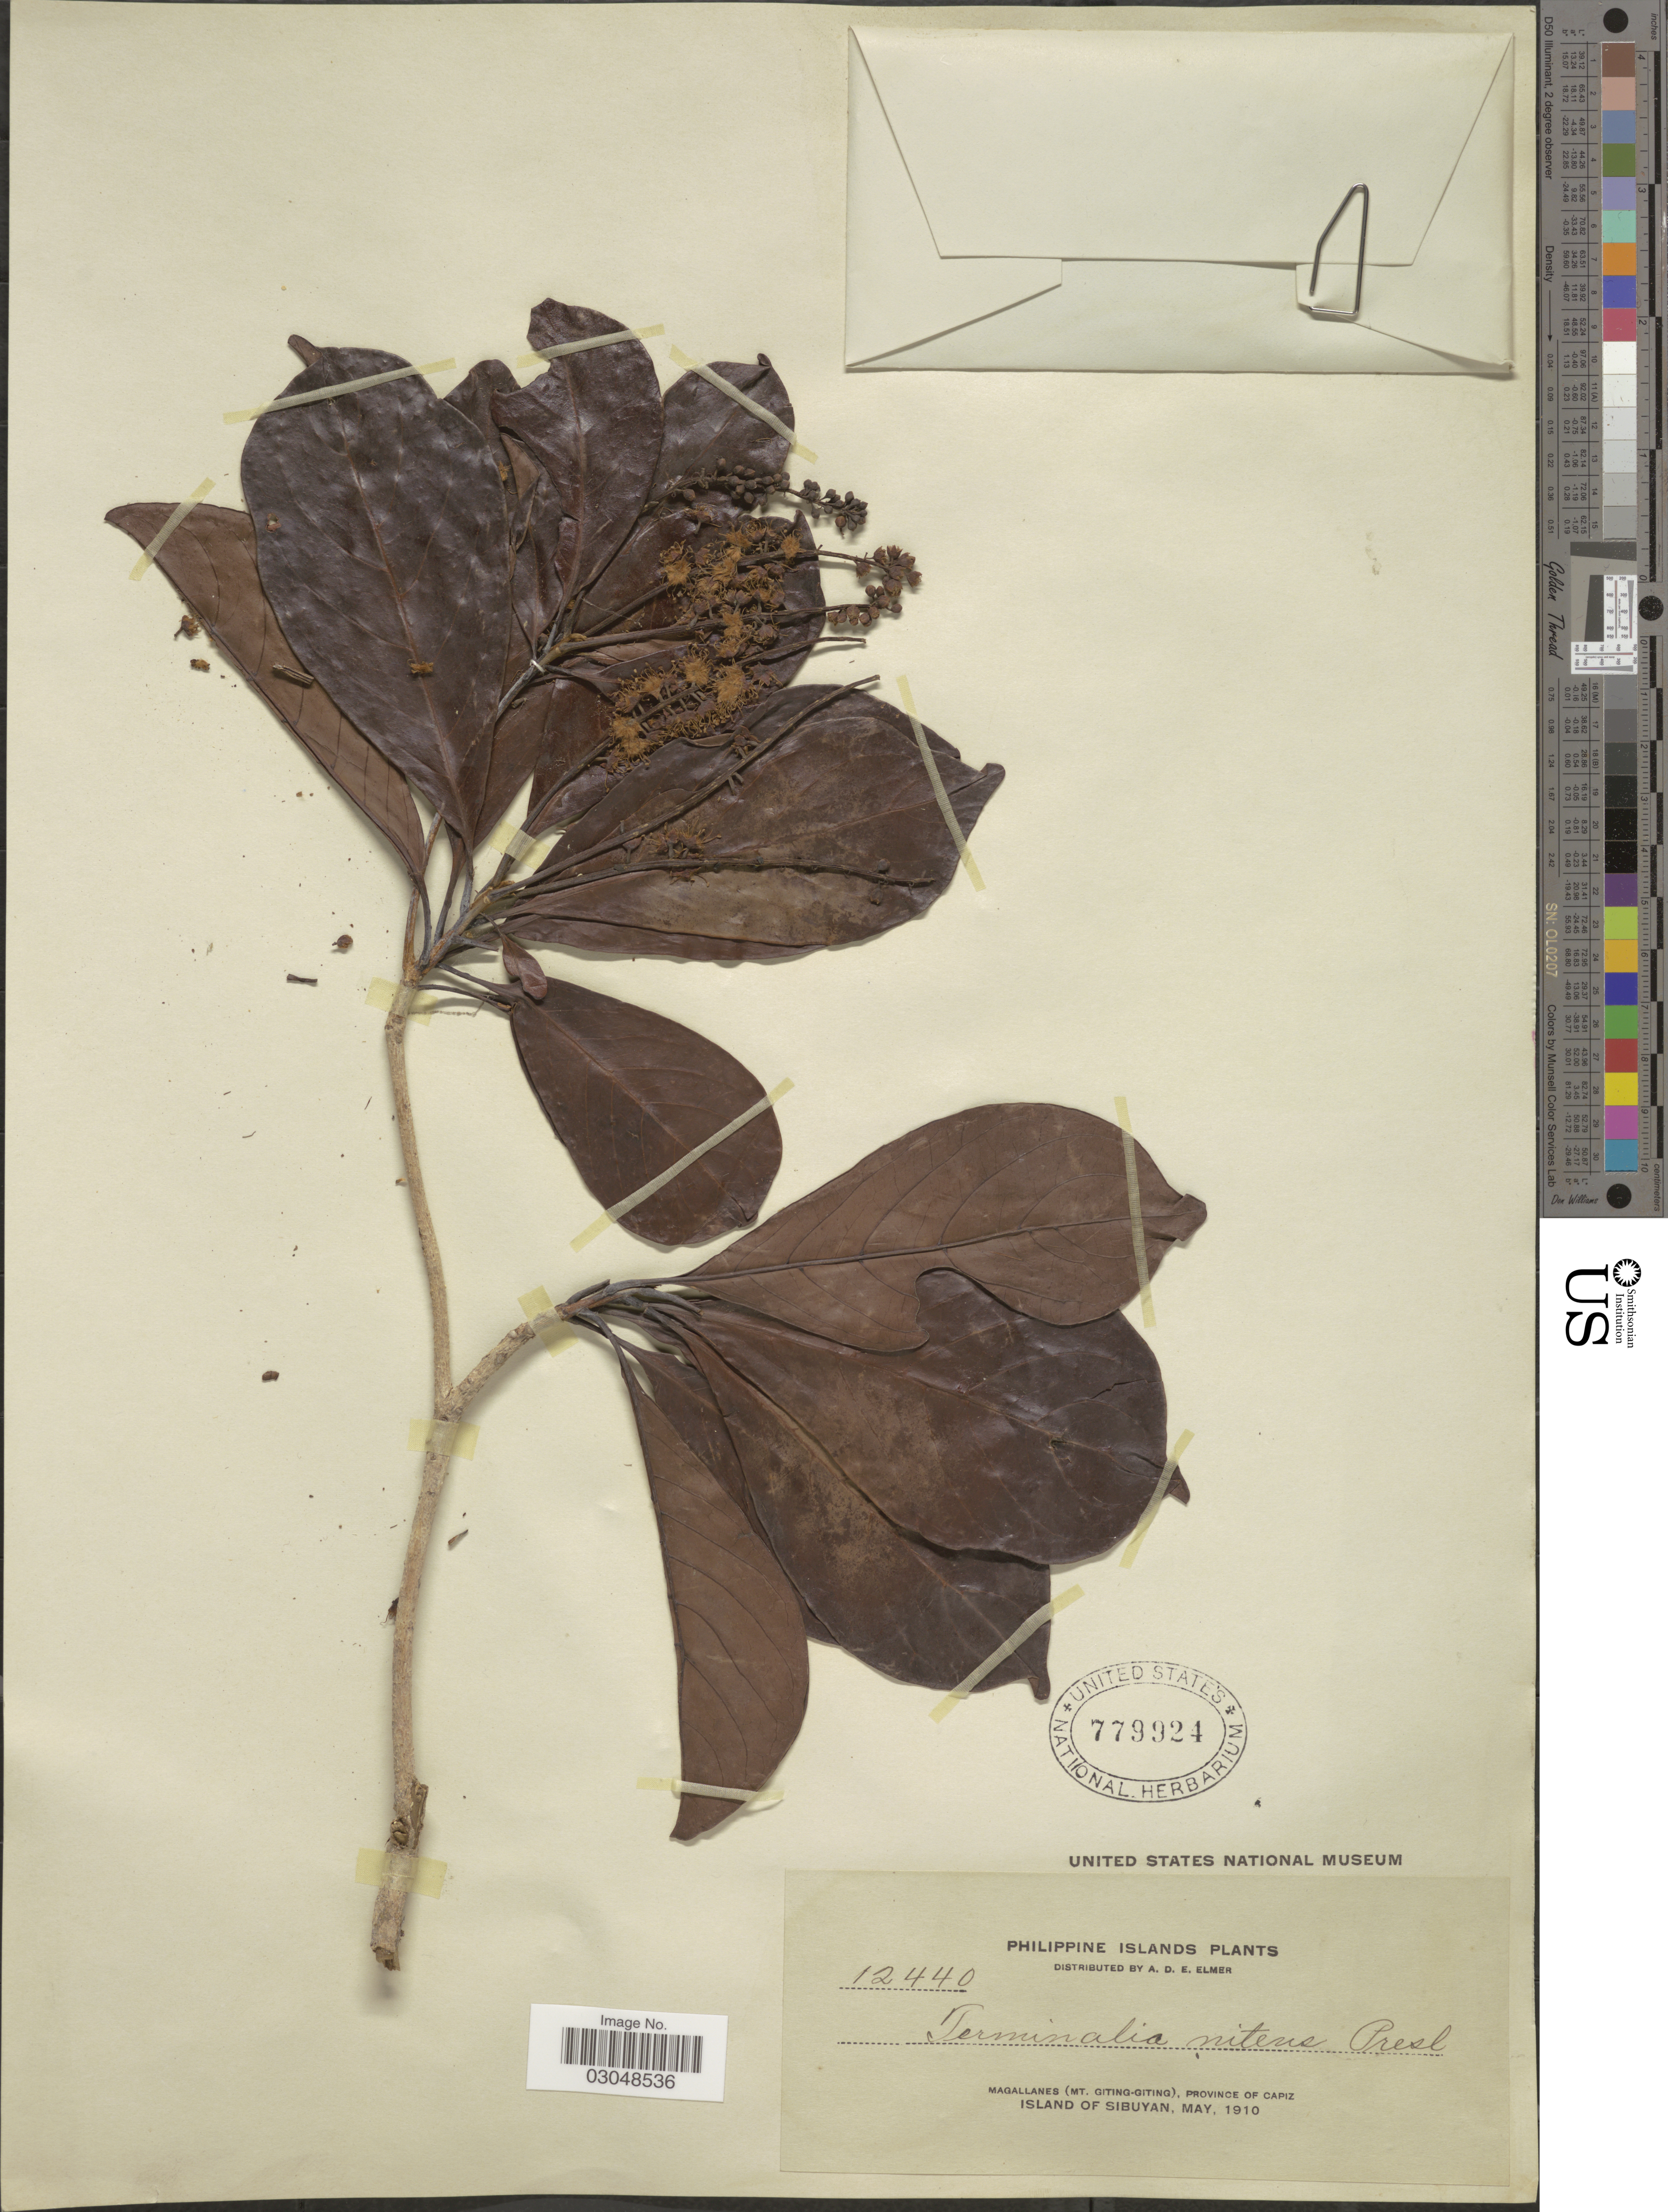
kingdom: Plantae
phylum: Tracheophyta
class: Magnoliopsida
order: Myrtales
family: Combretaceae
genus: Terminalia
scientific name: Terminalia nitens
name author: J. Presl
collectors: A. D. E. Elmer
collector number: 12440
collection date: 1910-05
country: Philippines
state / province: Western Visayas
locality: Philippine Islands, Magallanes (Mt. Giting-Giting), Province of Capiz, Island of Sibuyan.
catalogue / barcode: US 779924